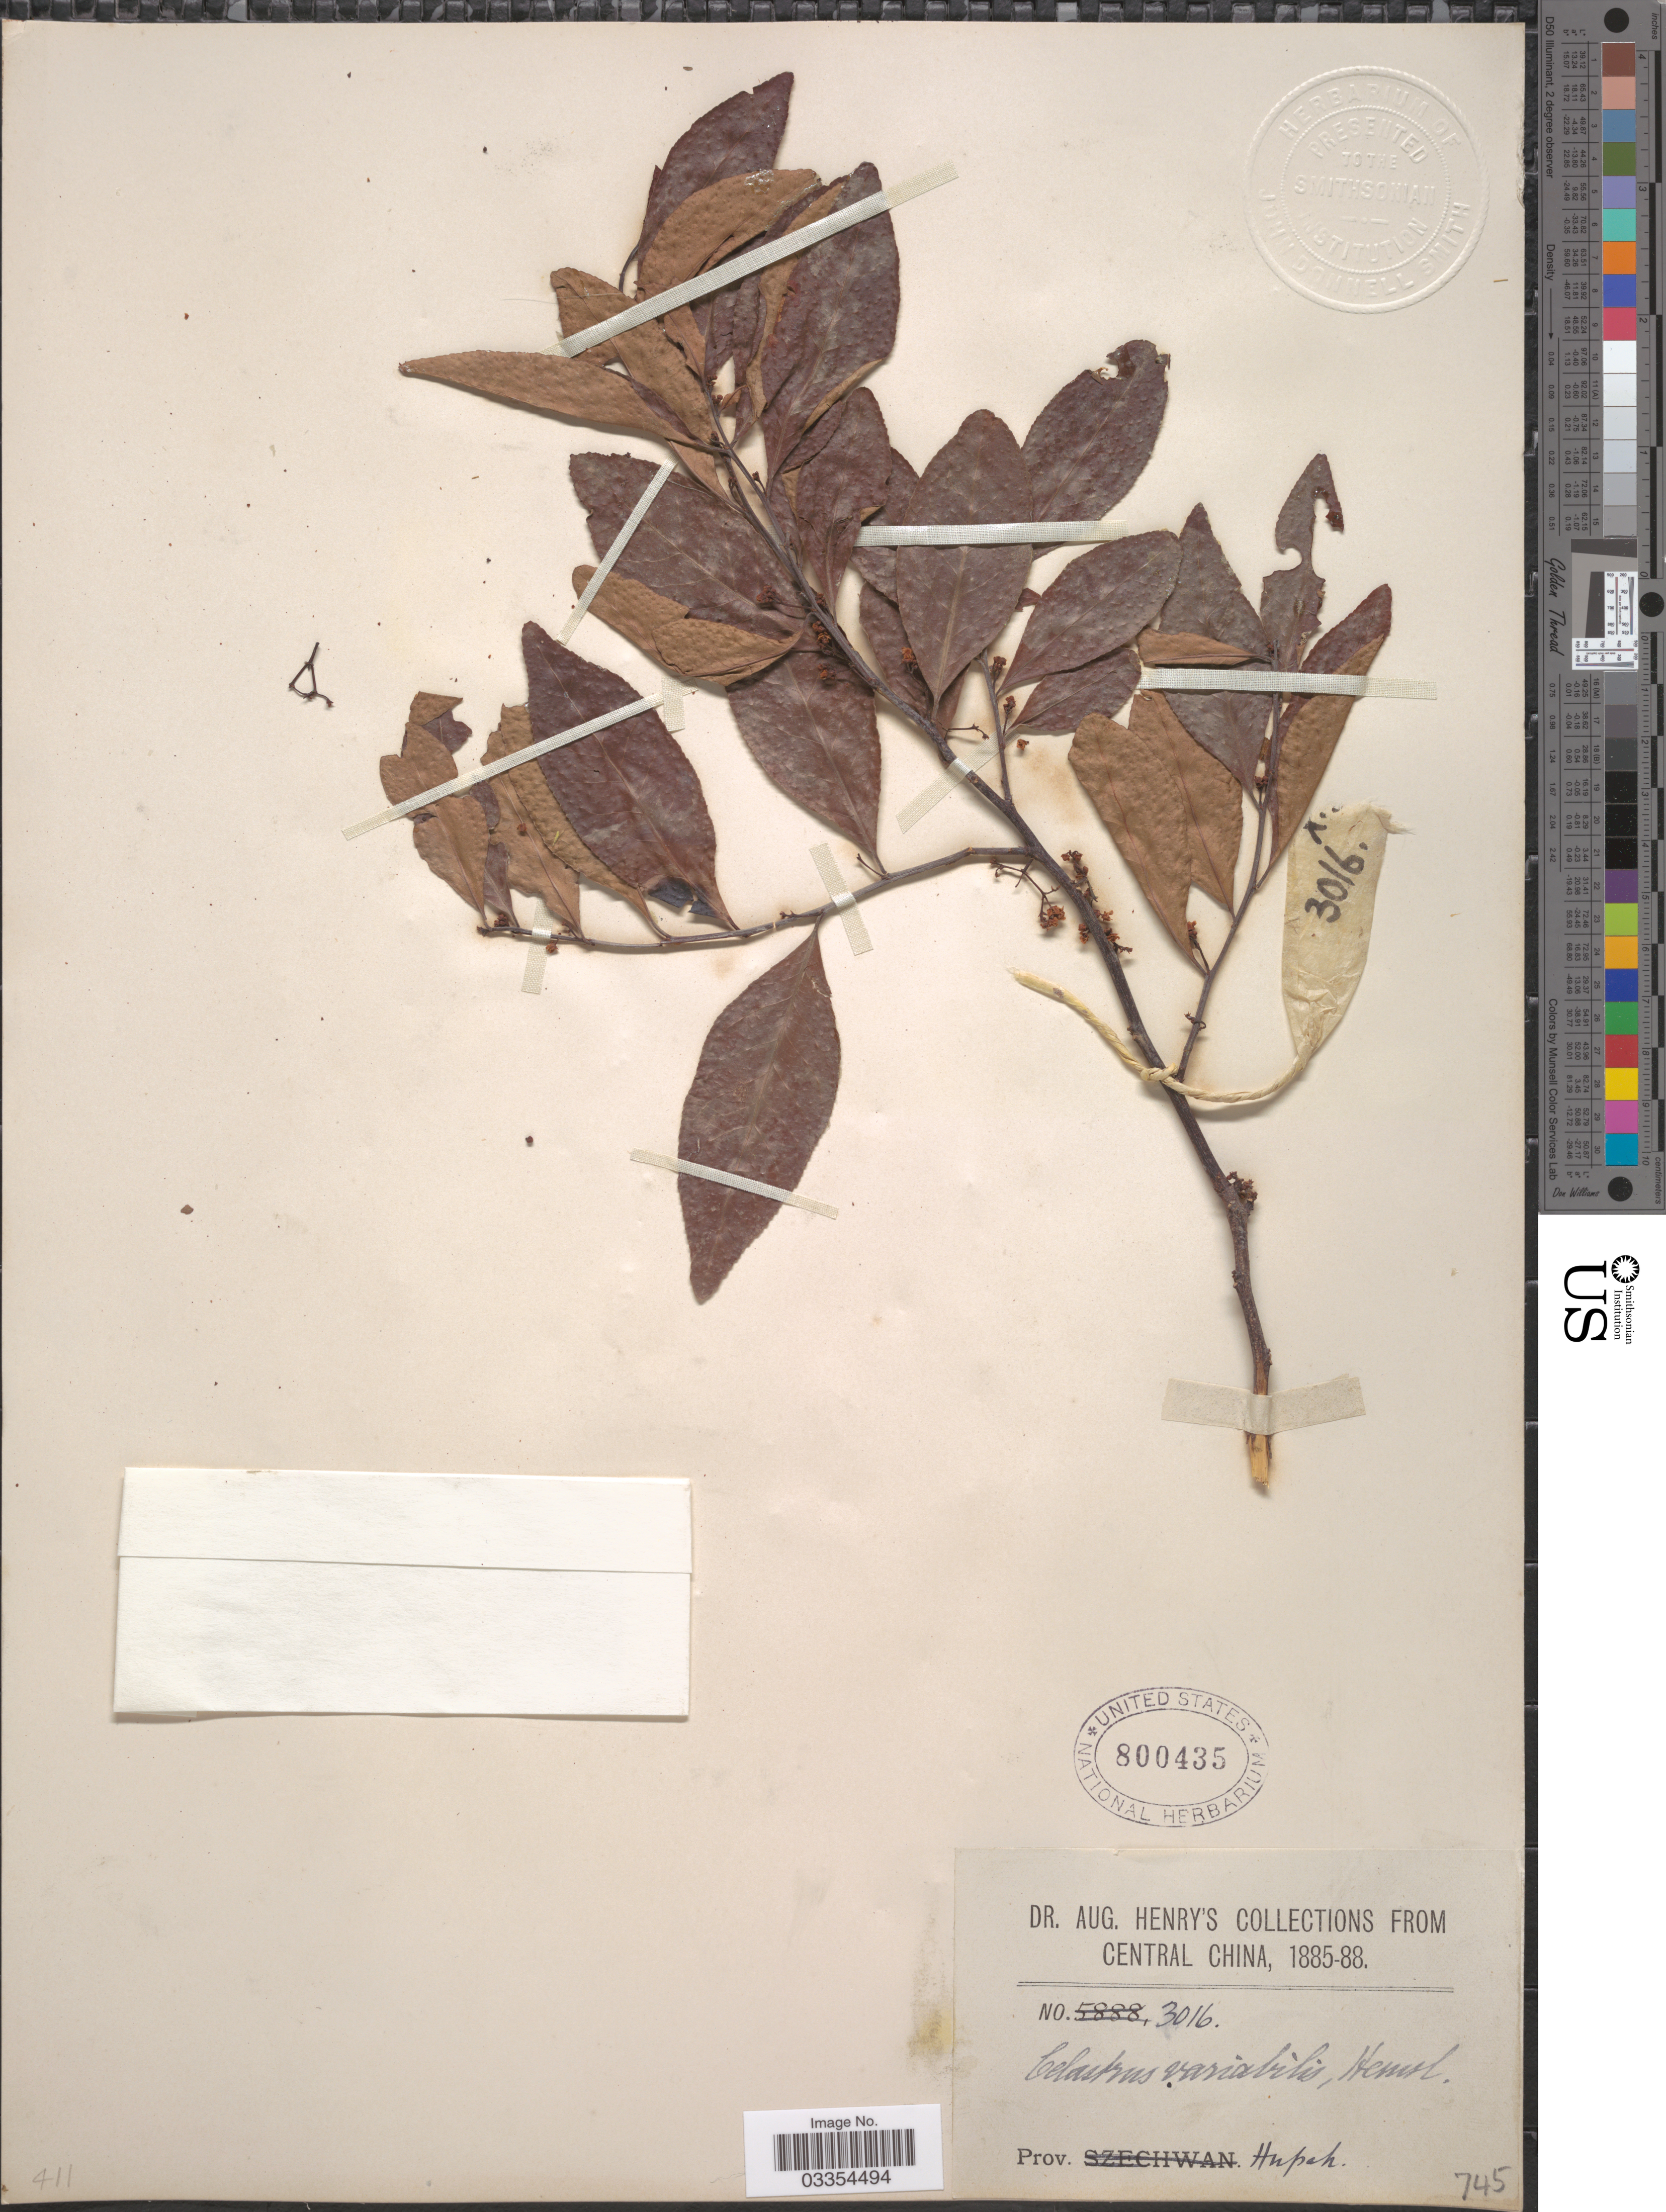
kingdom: Plantae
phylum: Tracheophyta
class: Magnoliopsida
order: Celastrales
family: Celastraceae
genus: Gymnosporia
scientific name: Gymnosporia variabilis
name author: (Hemsl.) Loes.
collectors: A. Henry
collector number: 3016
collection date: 1885/1888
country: China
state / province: Hubei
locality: Central China, Prov. Hupeh.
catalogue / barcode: US 800435